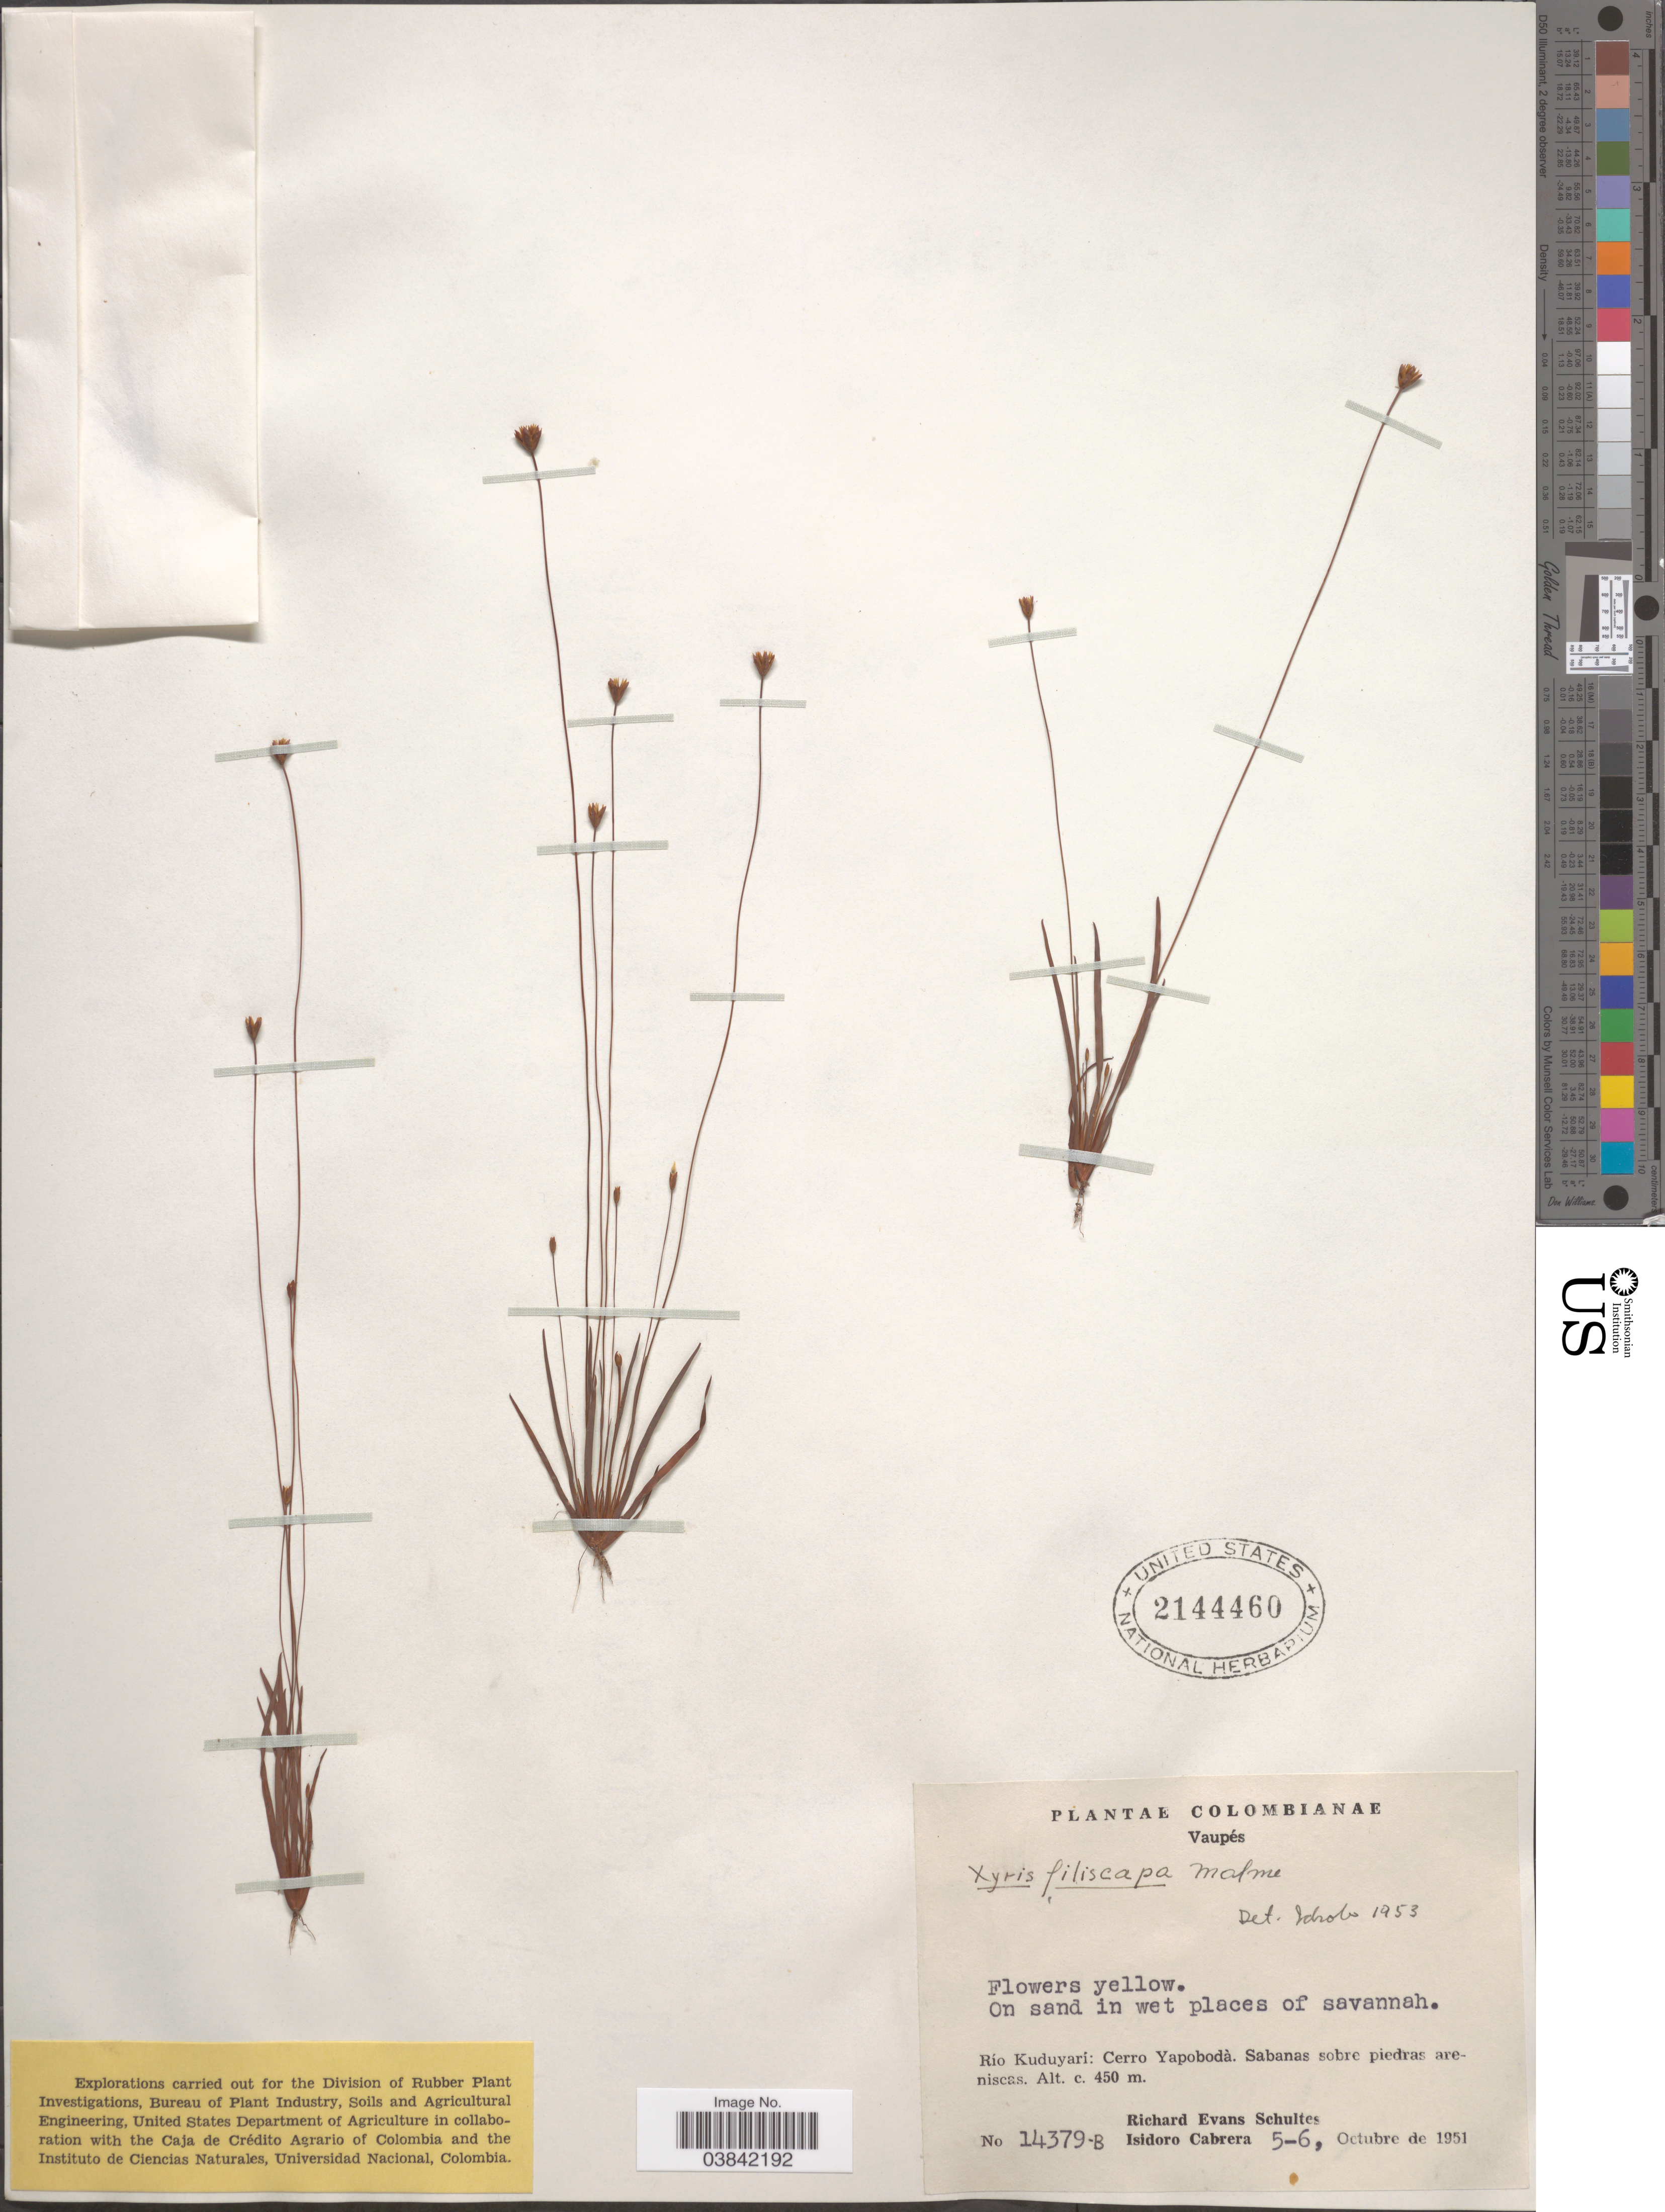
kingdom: Plantae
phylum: Tracheophyta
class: Liliopsida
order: Poales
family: Xyridaceae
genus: Xyris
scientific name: Xyris filiscapa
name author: Malme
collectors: R. E. Schultes & I. Cabrera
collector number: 14379-B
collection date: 1951-10-05/1951-10-06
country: Colombia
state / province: Vaupés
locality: Río Kuduyarí: Cerro Yapobodà.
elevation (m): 450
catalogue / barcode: US 2144460